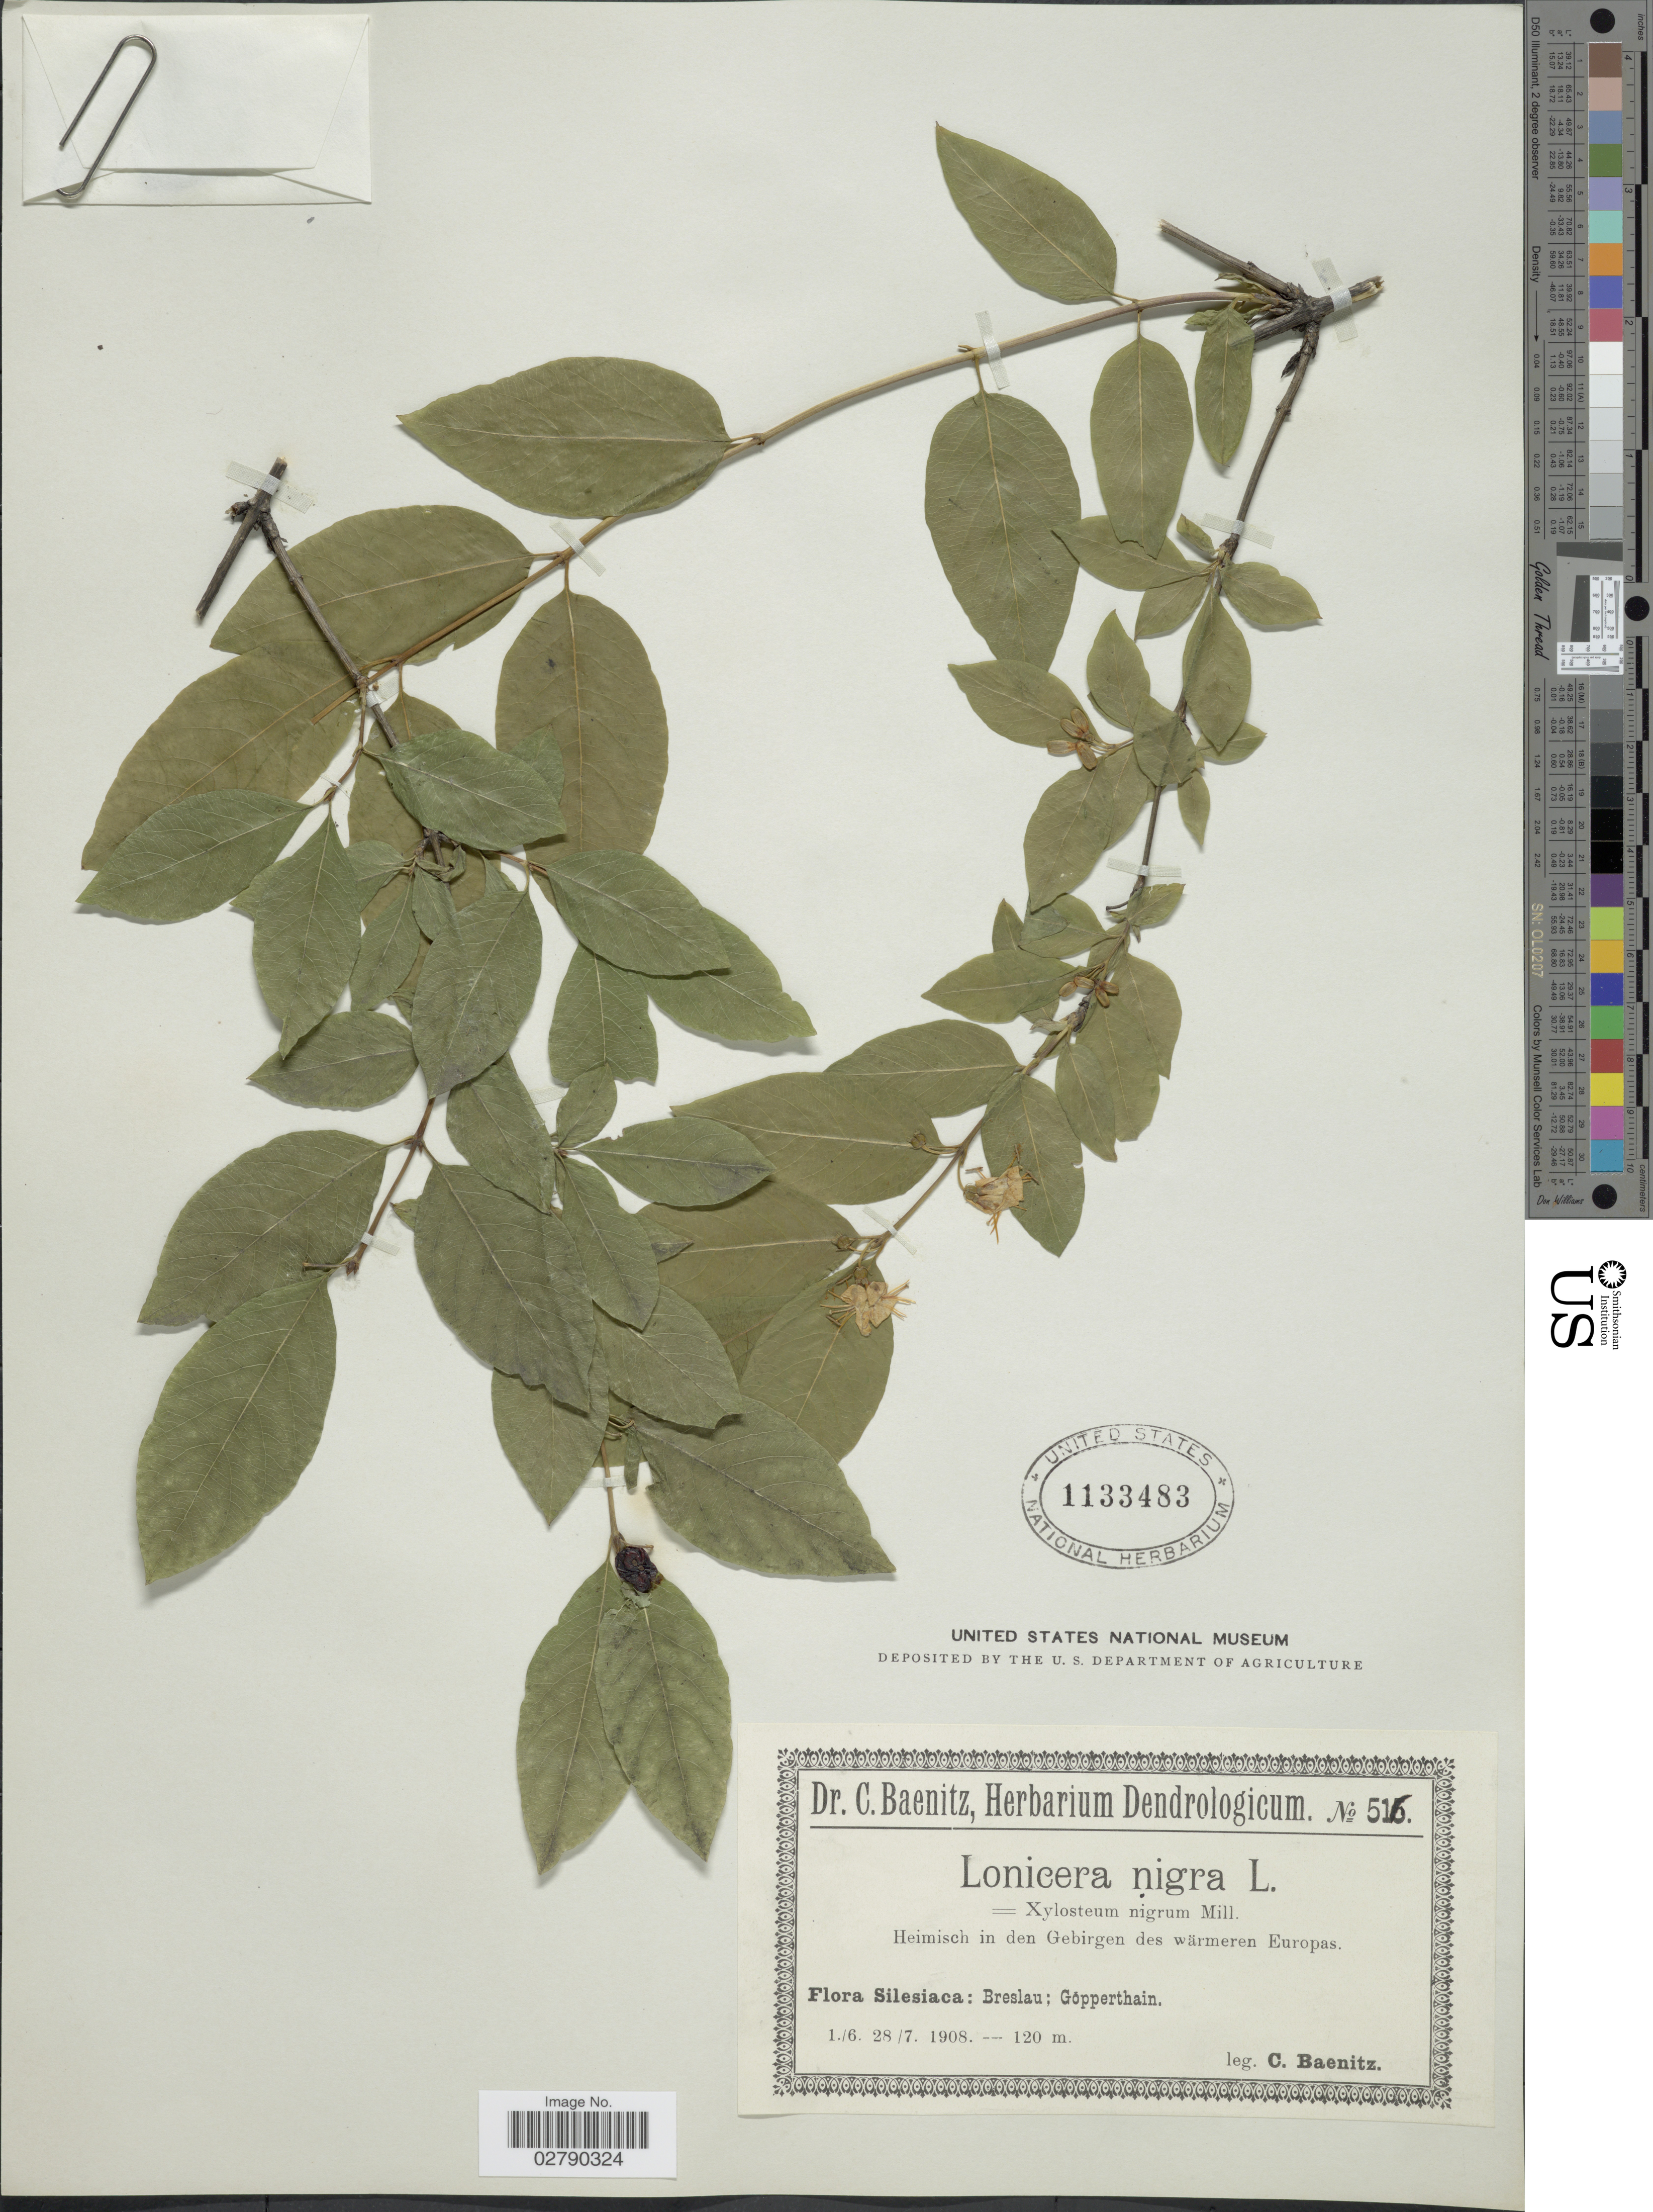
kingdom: Plantae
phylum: Tracheophyta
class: Magnoliopsida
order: Dipsacales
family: Caprifoliaceae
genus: Lonicera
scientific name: Lonicera nigra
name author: L.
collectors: C. G. Baenitz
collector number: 516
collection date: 1908-06-01/1908-07-28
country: Poland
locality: Silesiaca: Breslau; Göpperthain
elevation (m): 120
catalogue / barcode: US 1133483